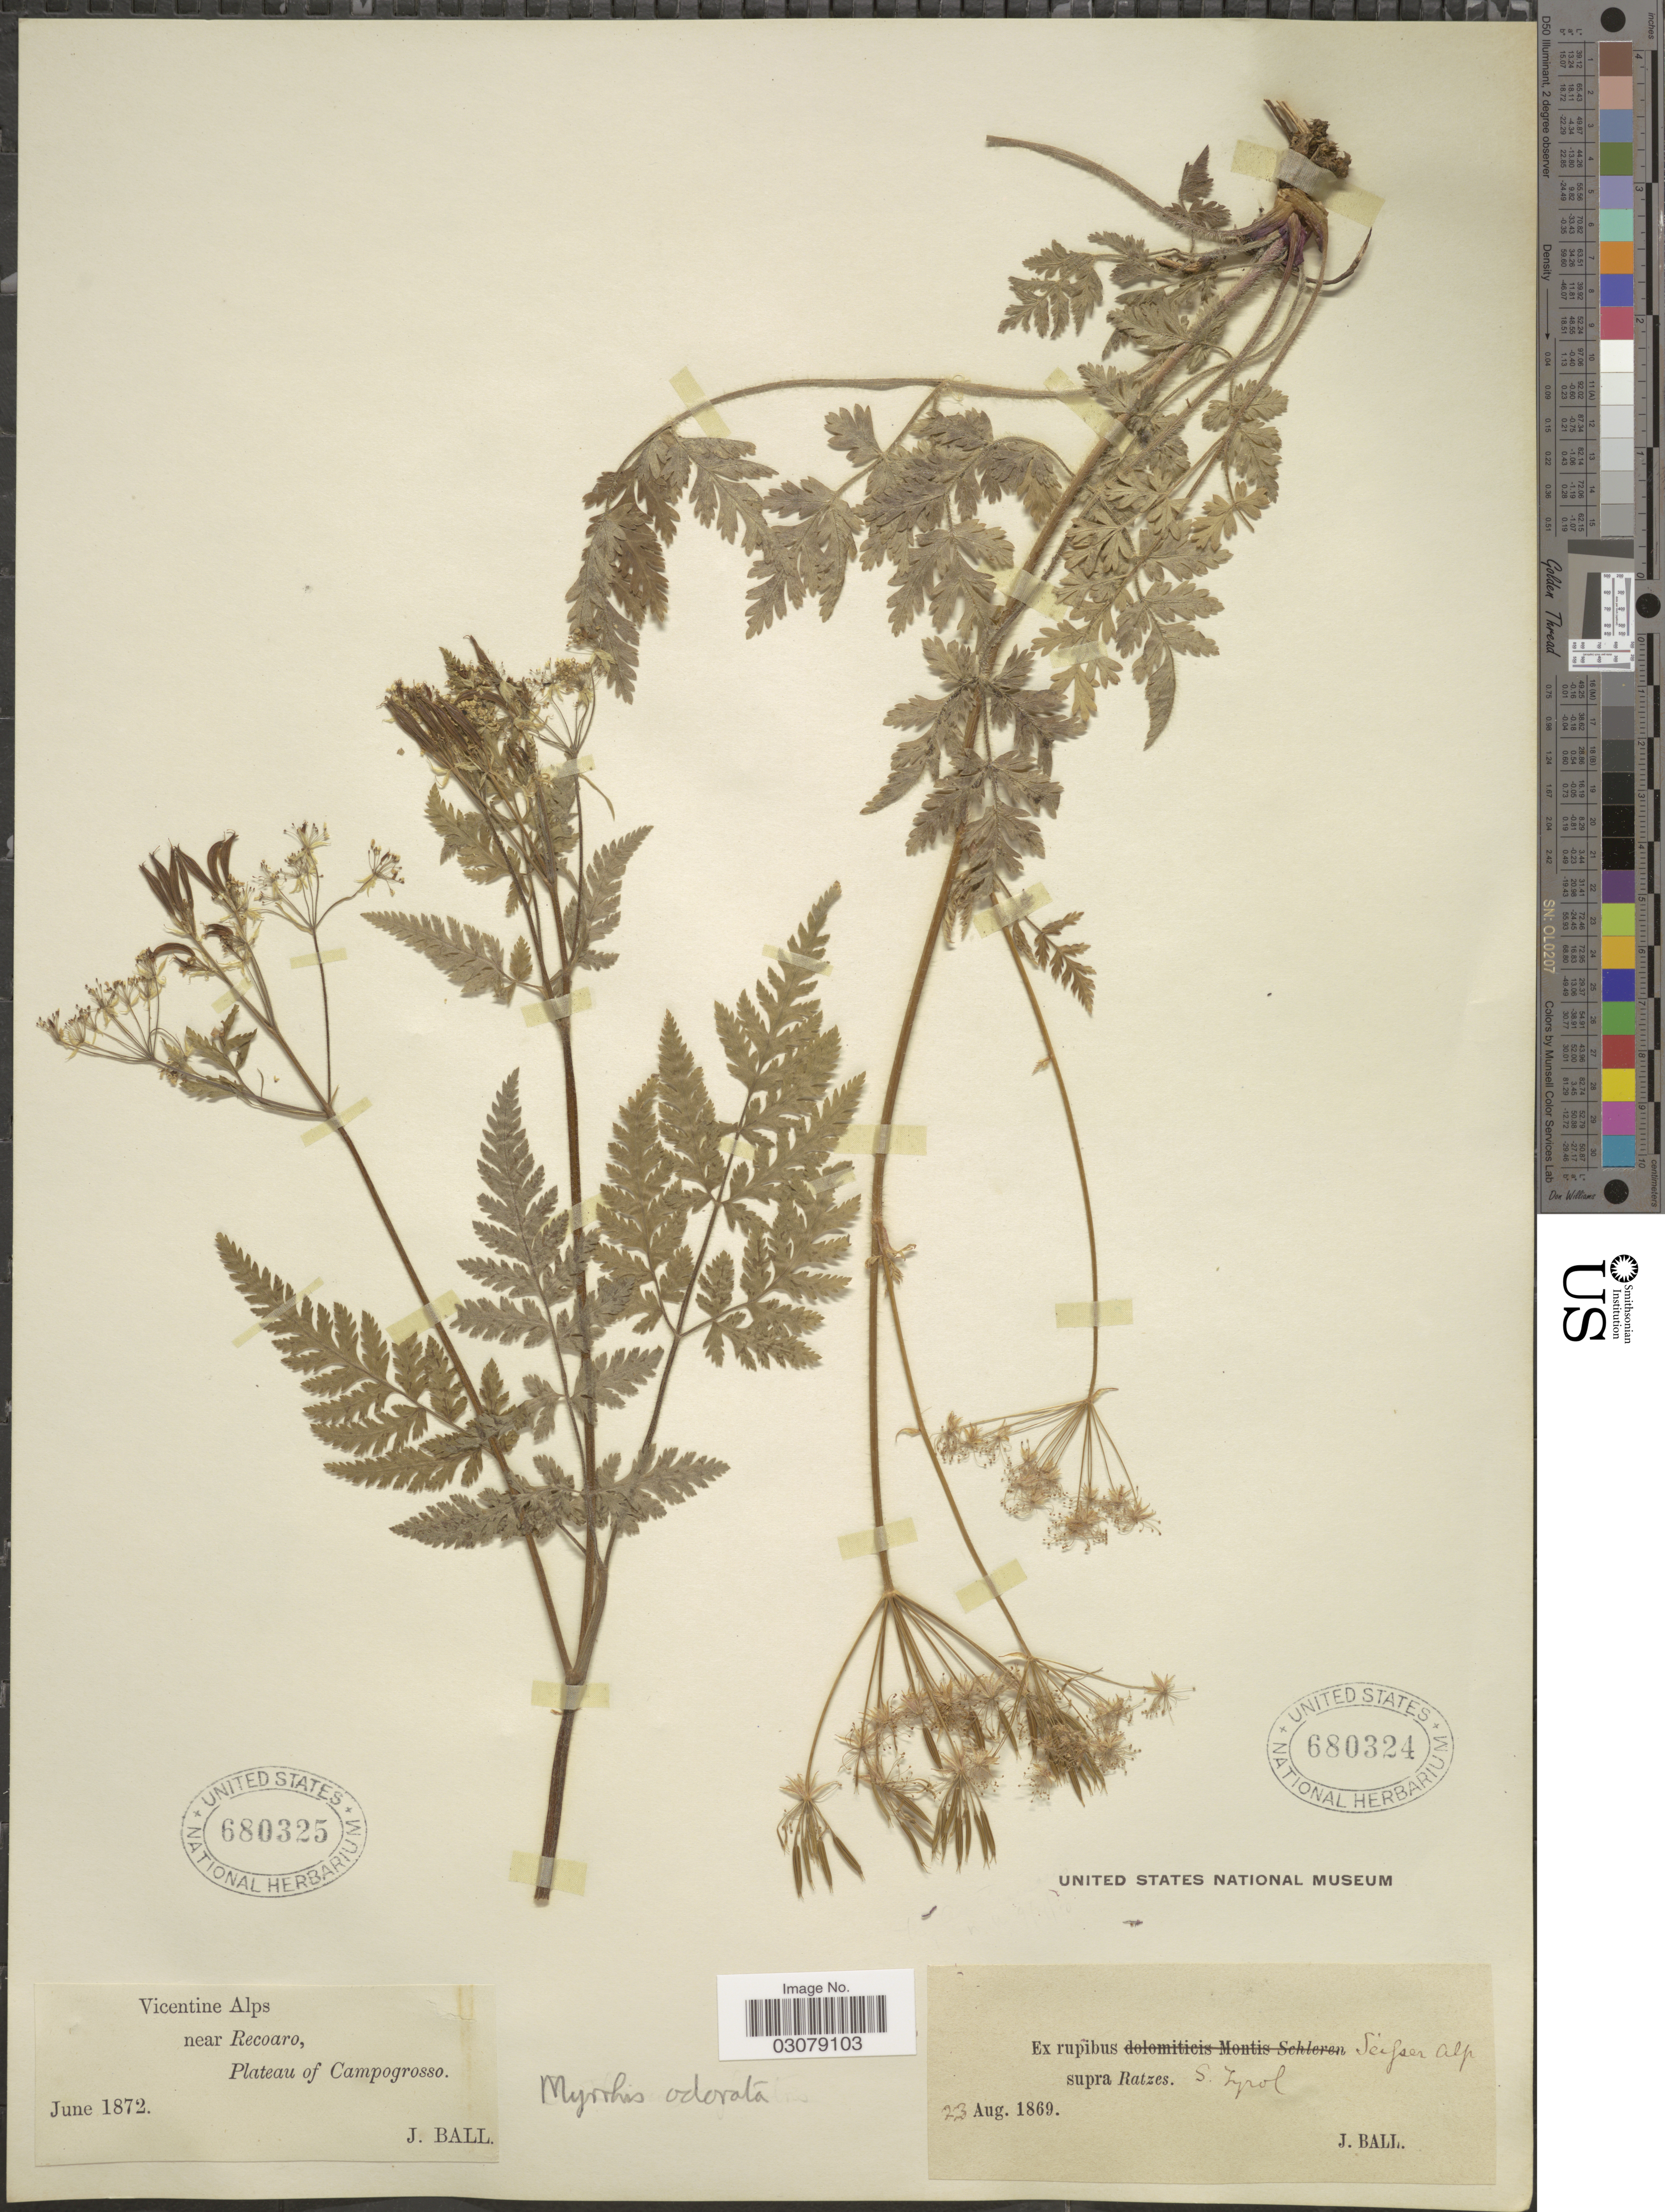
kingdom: Plantae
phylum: Tracheophyta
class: Magnoliopsida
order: Apiales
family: Apiaceae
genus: Myrrhis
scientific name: Myrrhis odorata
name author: (L.) Scop.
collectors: J. Ball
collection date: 1869-08-23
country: Italy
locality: Ex rupibus Seifser Alp supra Ratzes. S. Tyrol.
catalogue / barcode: US 680324